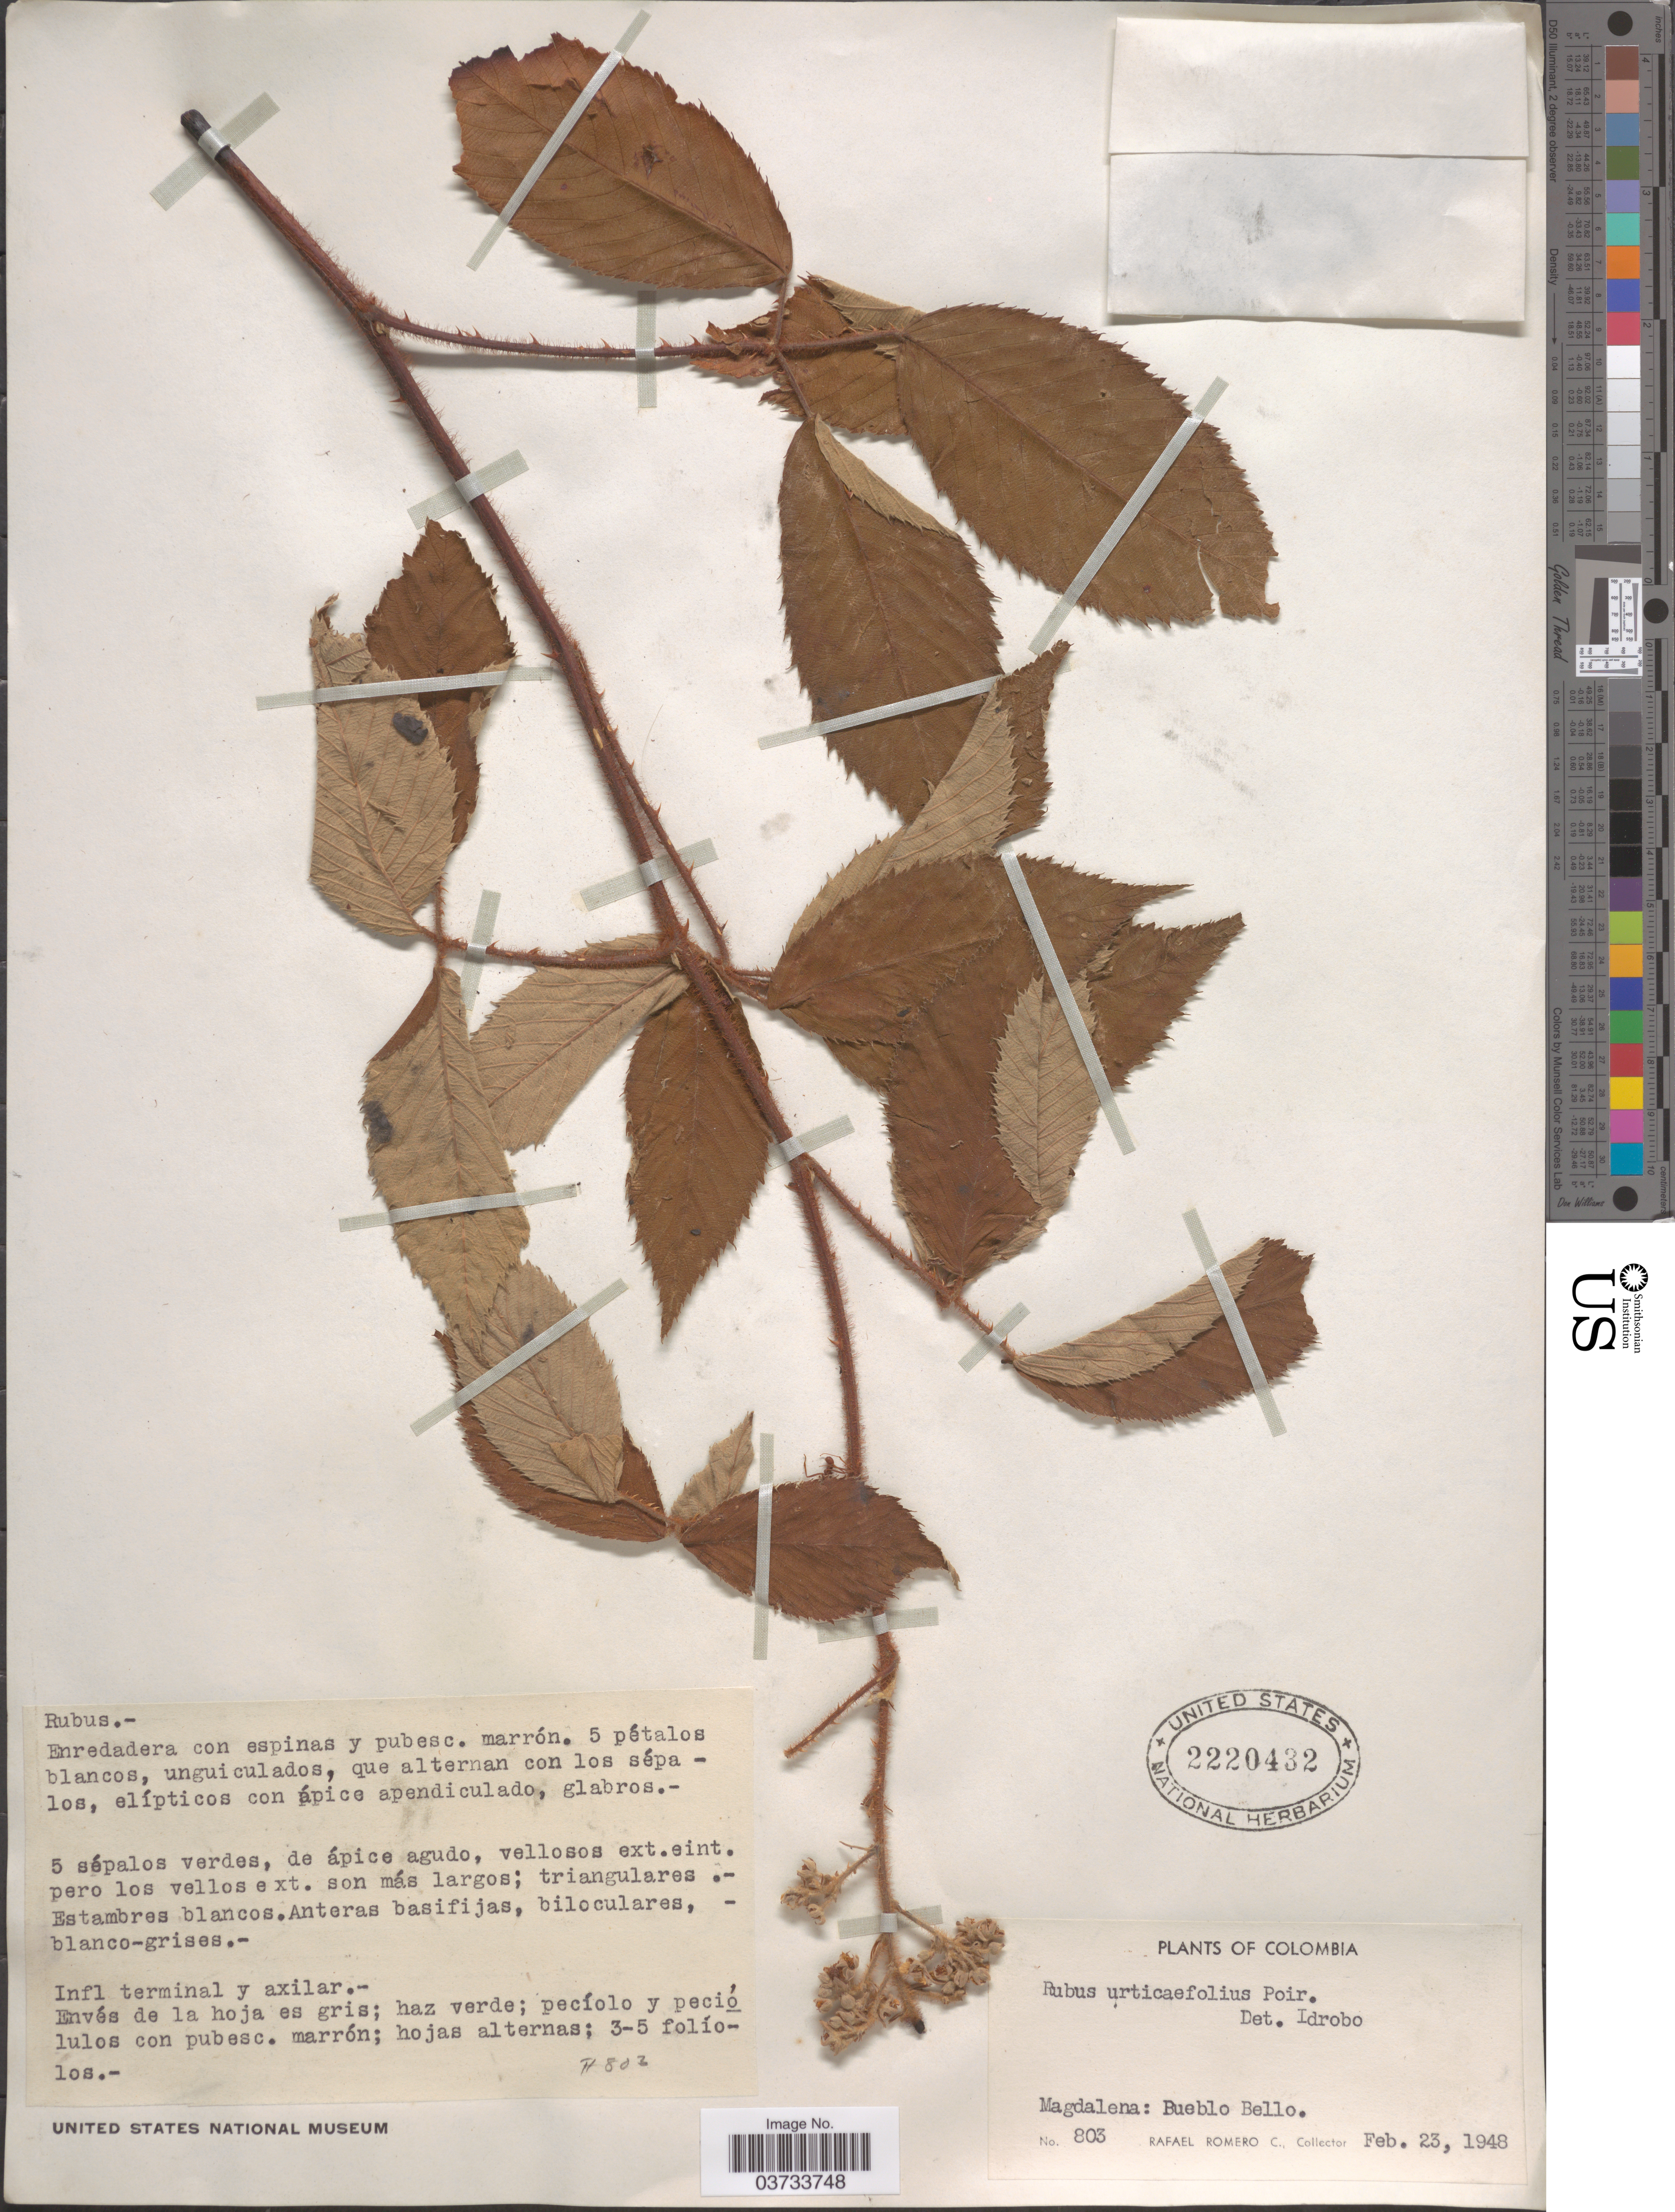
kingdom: Plantae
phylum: Tracheophyta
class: Magnoliopsida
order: Rosales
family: Rosaceae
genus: Rubus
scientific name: Rubus urticifolius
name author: Poir.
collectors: R. Romero Castañeda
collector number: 803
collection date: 1948-02-23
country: Colombia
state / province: Magdalena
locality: Bueblo Bello.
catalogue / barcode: US 2220432